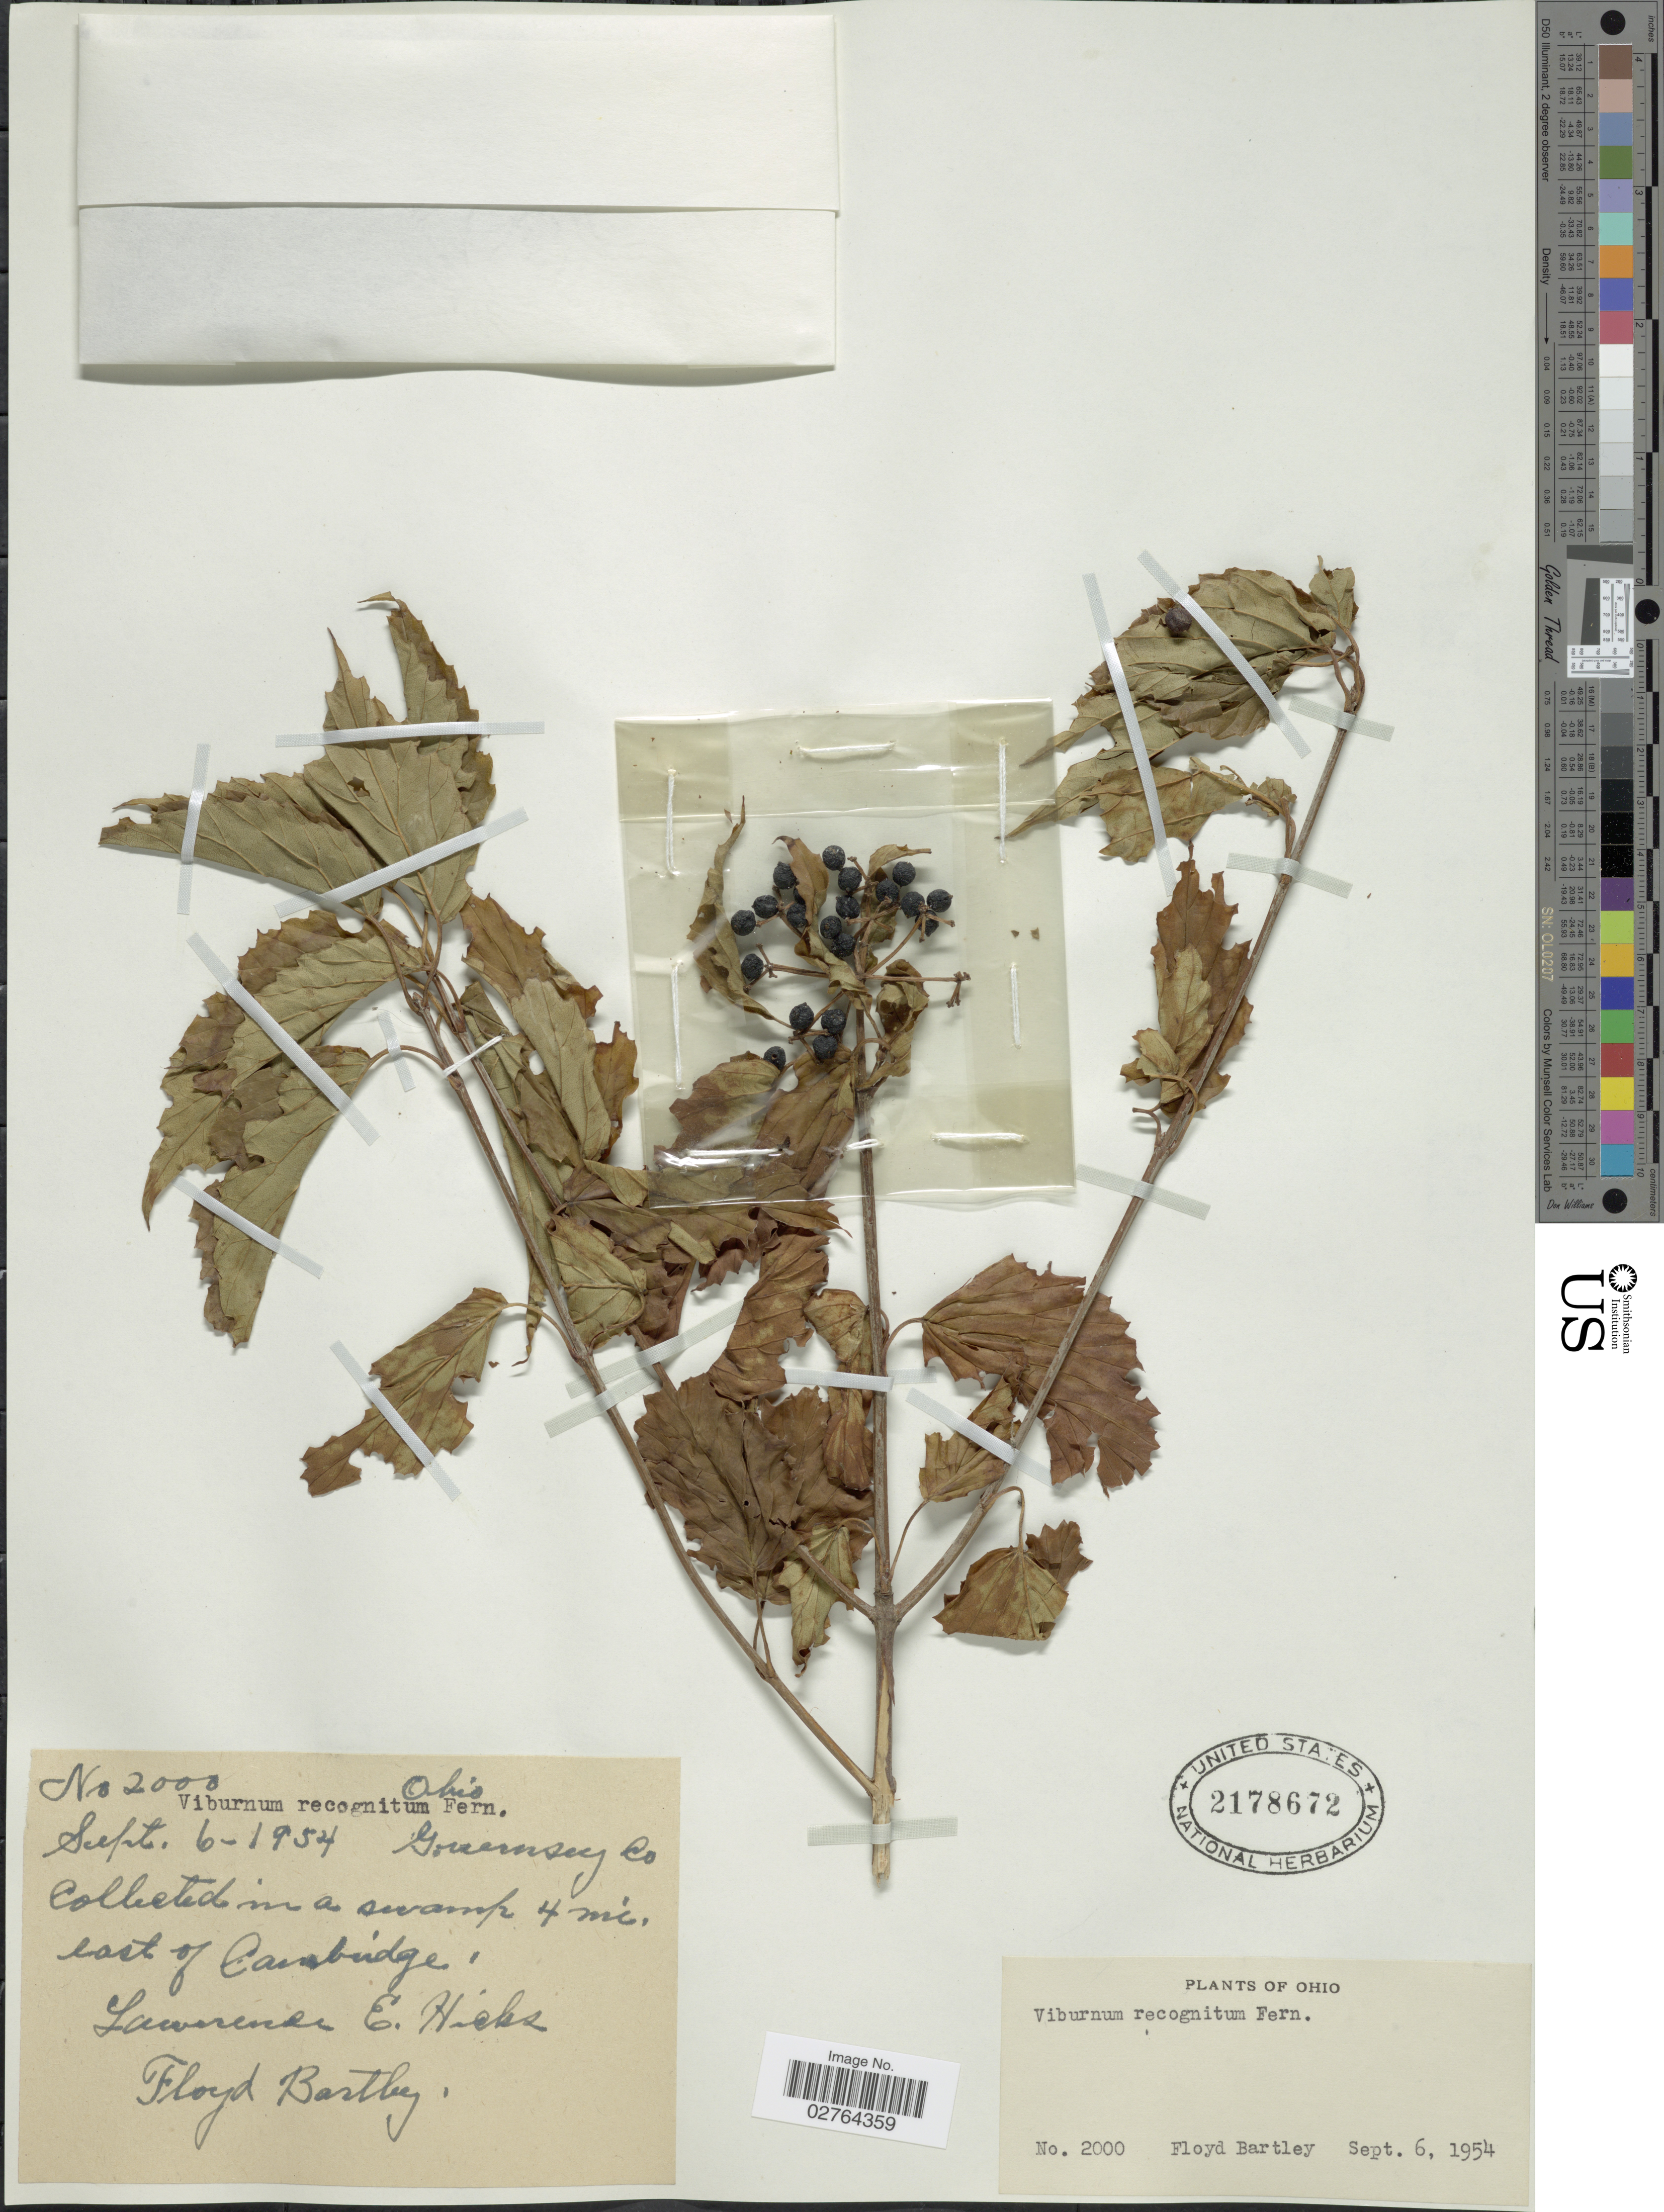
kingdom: Plantae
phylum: Tracheophyta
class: Magnoliopsida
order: Dipsacales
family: Viburnaceae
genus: Viburnum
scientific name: Viburnum recognitum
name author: Fernald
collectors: F. Bartley & L. E. Hicks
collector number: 2000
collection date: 1954-09-06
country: United States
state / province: Ohio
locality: Guernsey Co. 4 mi. east of Cambridge.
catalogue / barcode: US 2178672